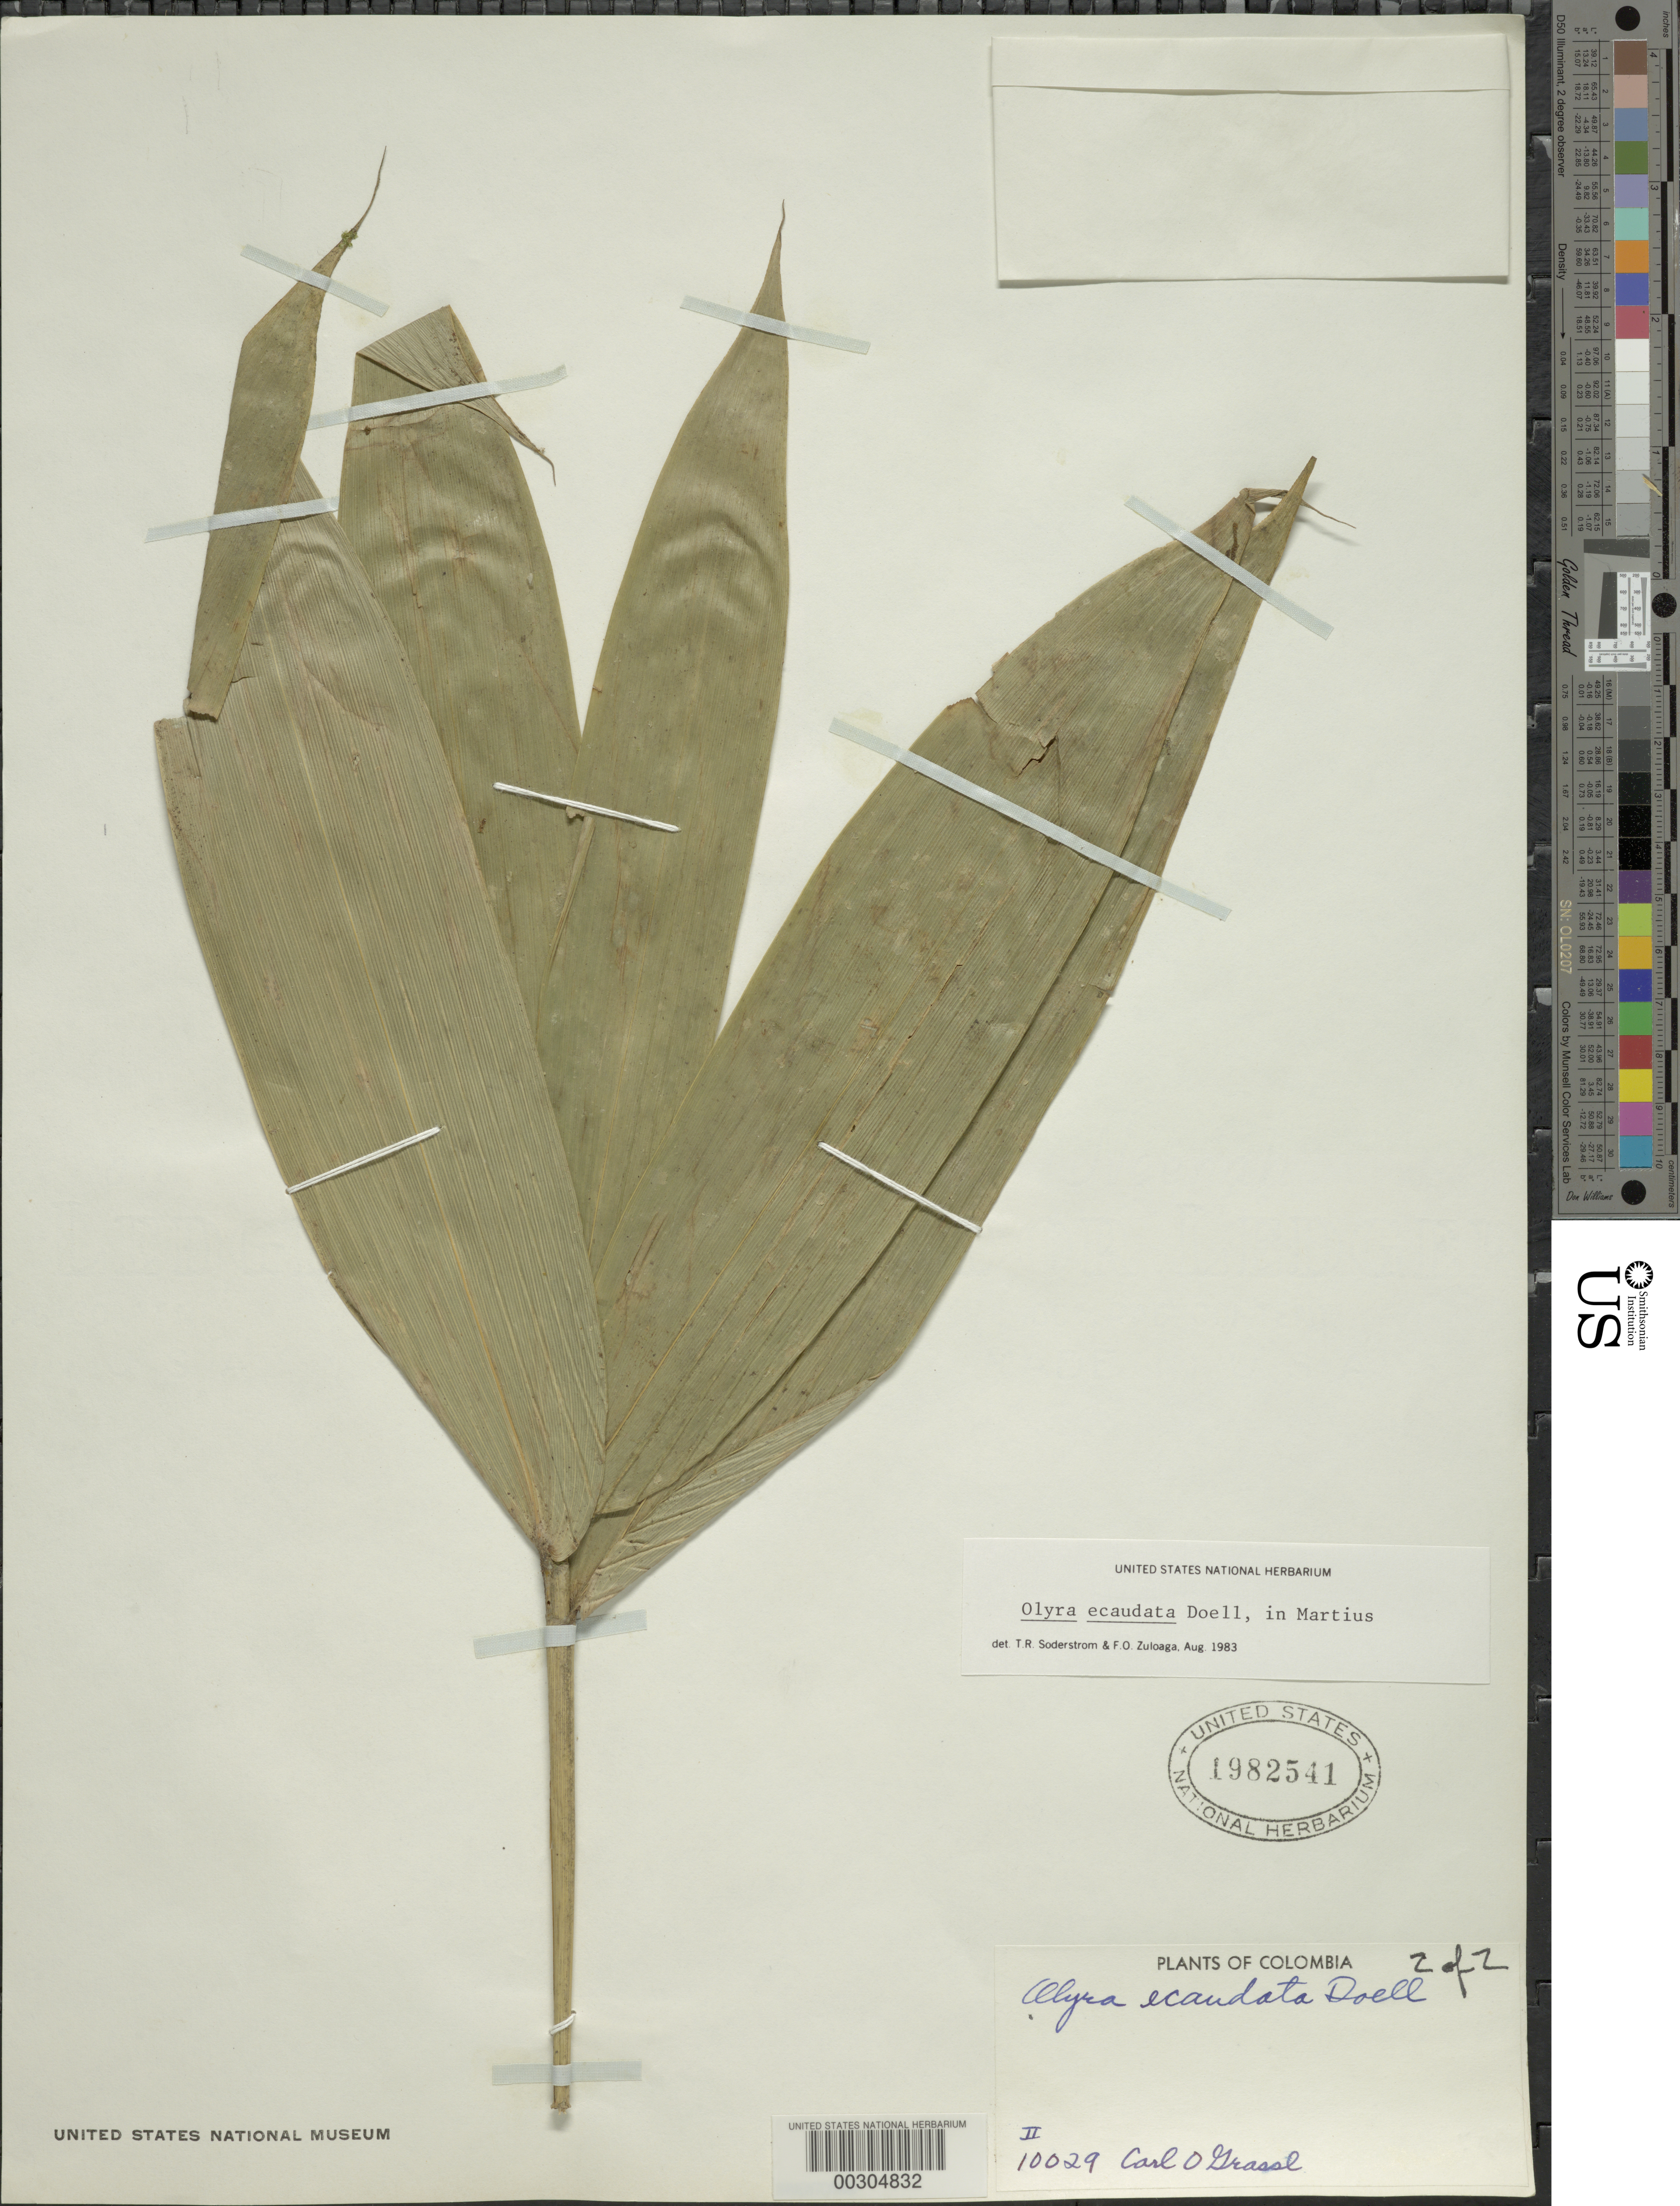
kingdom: Plantae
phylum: Tracheophyta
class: Liliopsida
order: Poales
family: Poaceae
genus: Olyra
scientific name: Olyra ecaudata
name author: Döll in Mart.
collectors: C. Grassl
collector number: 10029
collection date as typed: Jul 1943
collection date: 1943-07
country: Colombia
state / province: Vaupés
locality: Rio ajaju and macaya, Puerto hevea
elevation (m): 300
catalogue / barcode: US 1982541